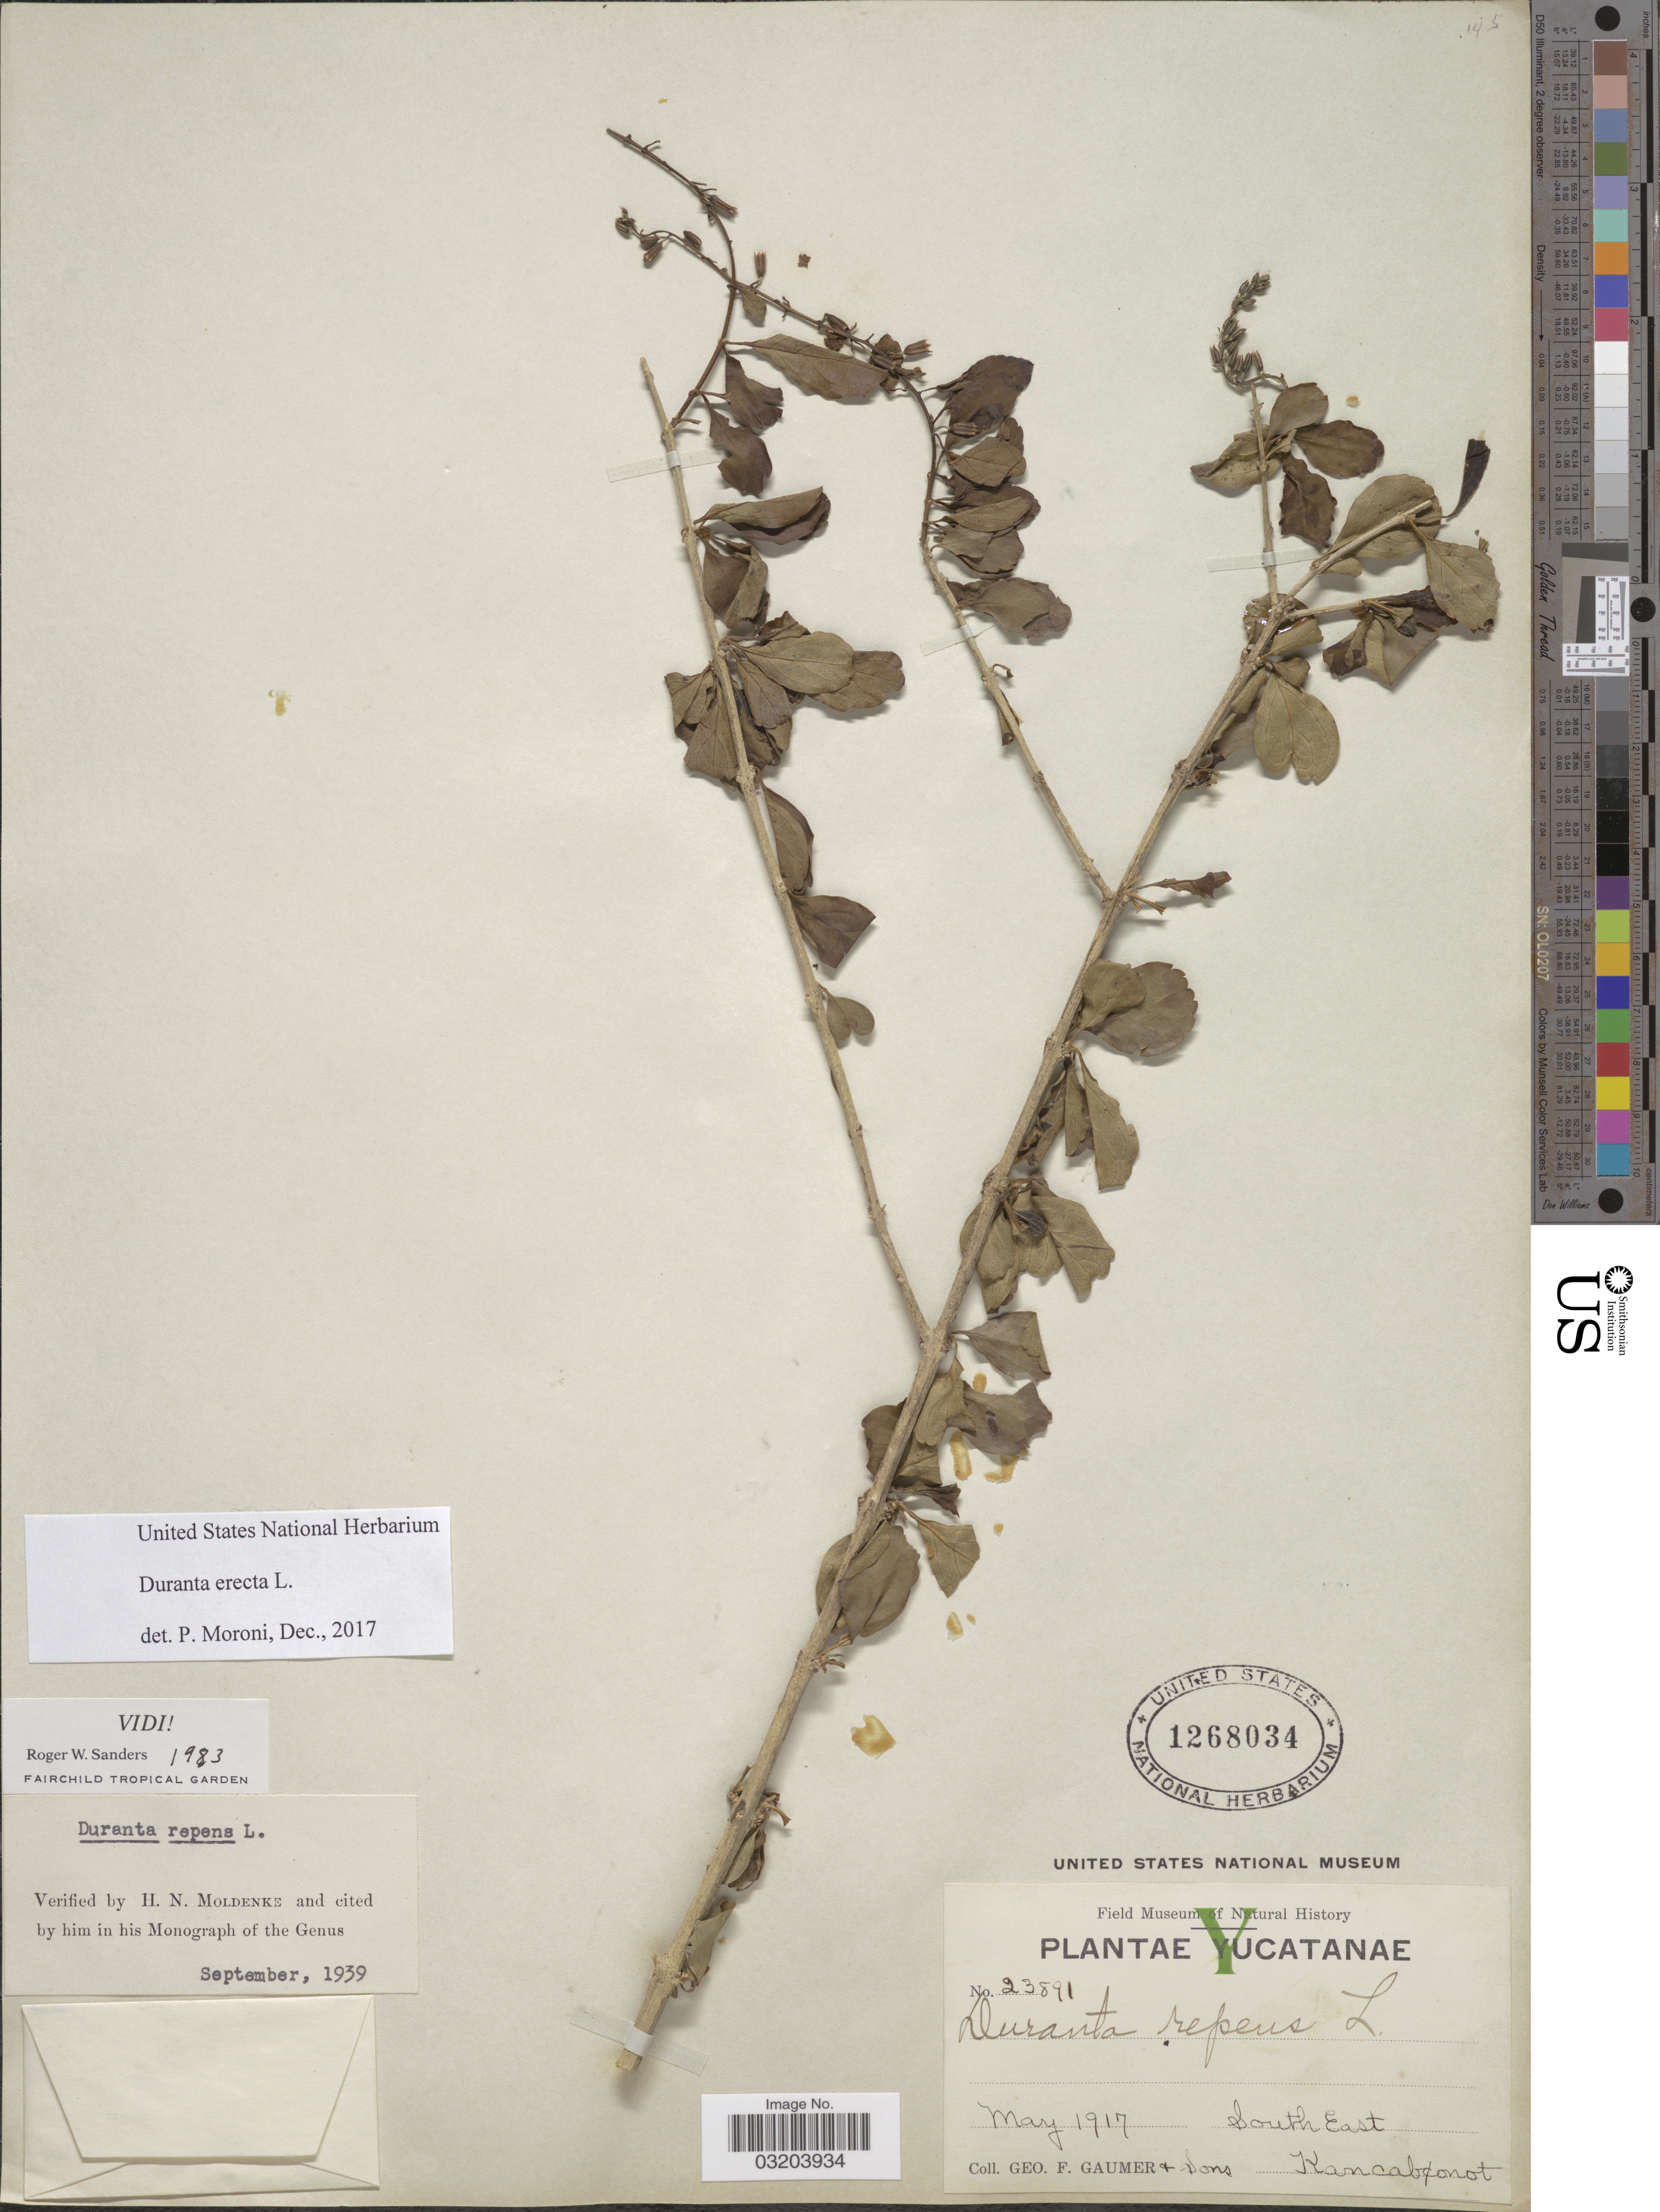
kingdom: Plantae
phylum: Tracheophyta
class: Magnoliopsida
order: Lamiales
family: Verbenaceae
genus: Duranta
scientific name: Duranta erecta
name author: L.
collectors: G. F. Gaumer & Sons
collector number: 23891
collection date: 1917-05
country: Mexico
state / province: Yucatán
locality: South East. Kancabonot.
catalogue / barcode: US 1268034